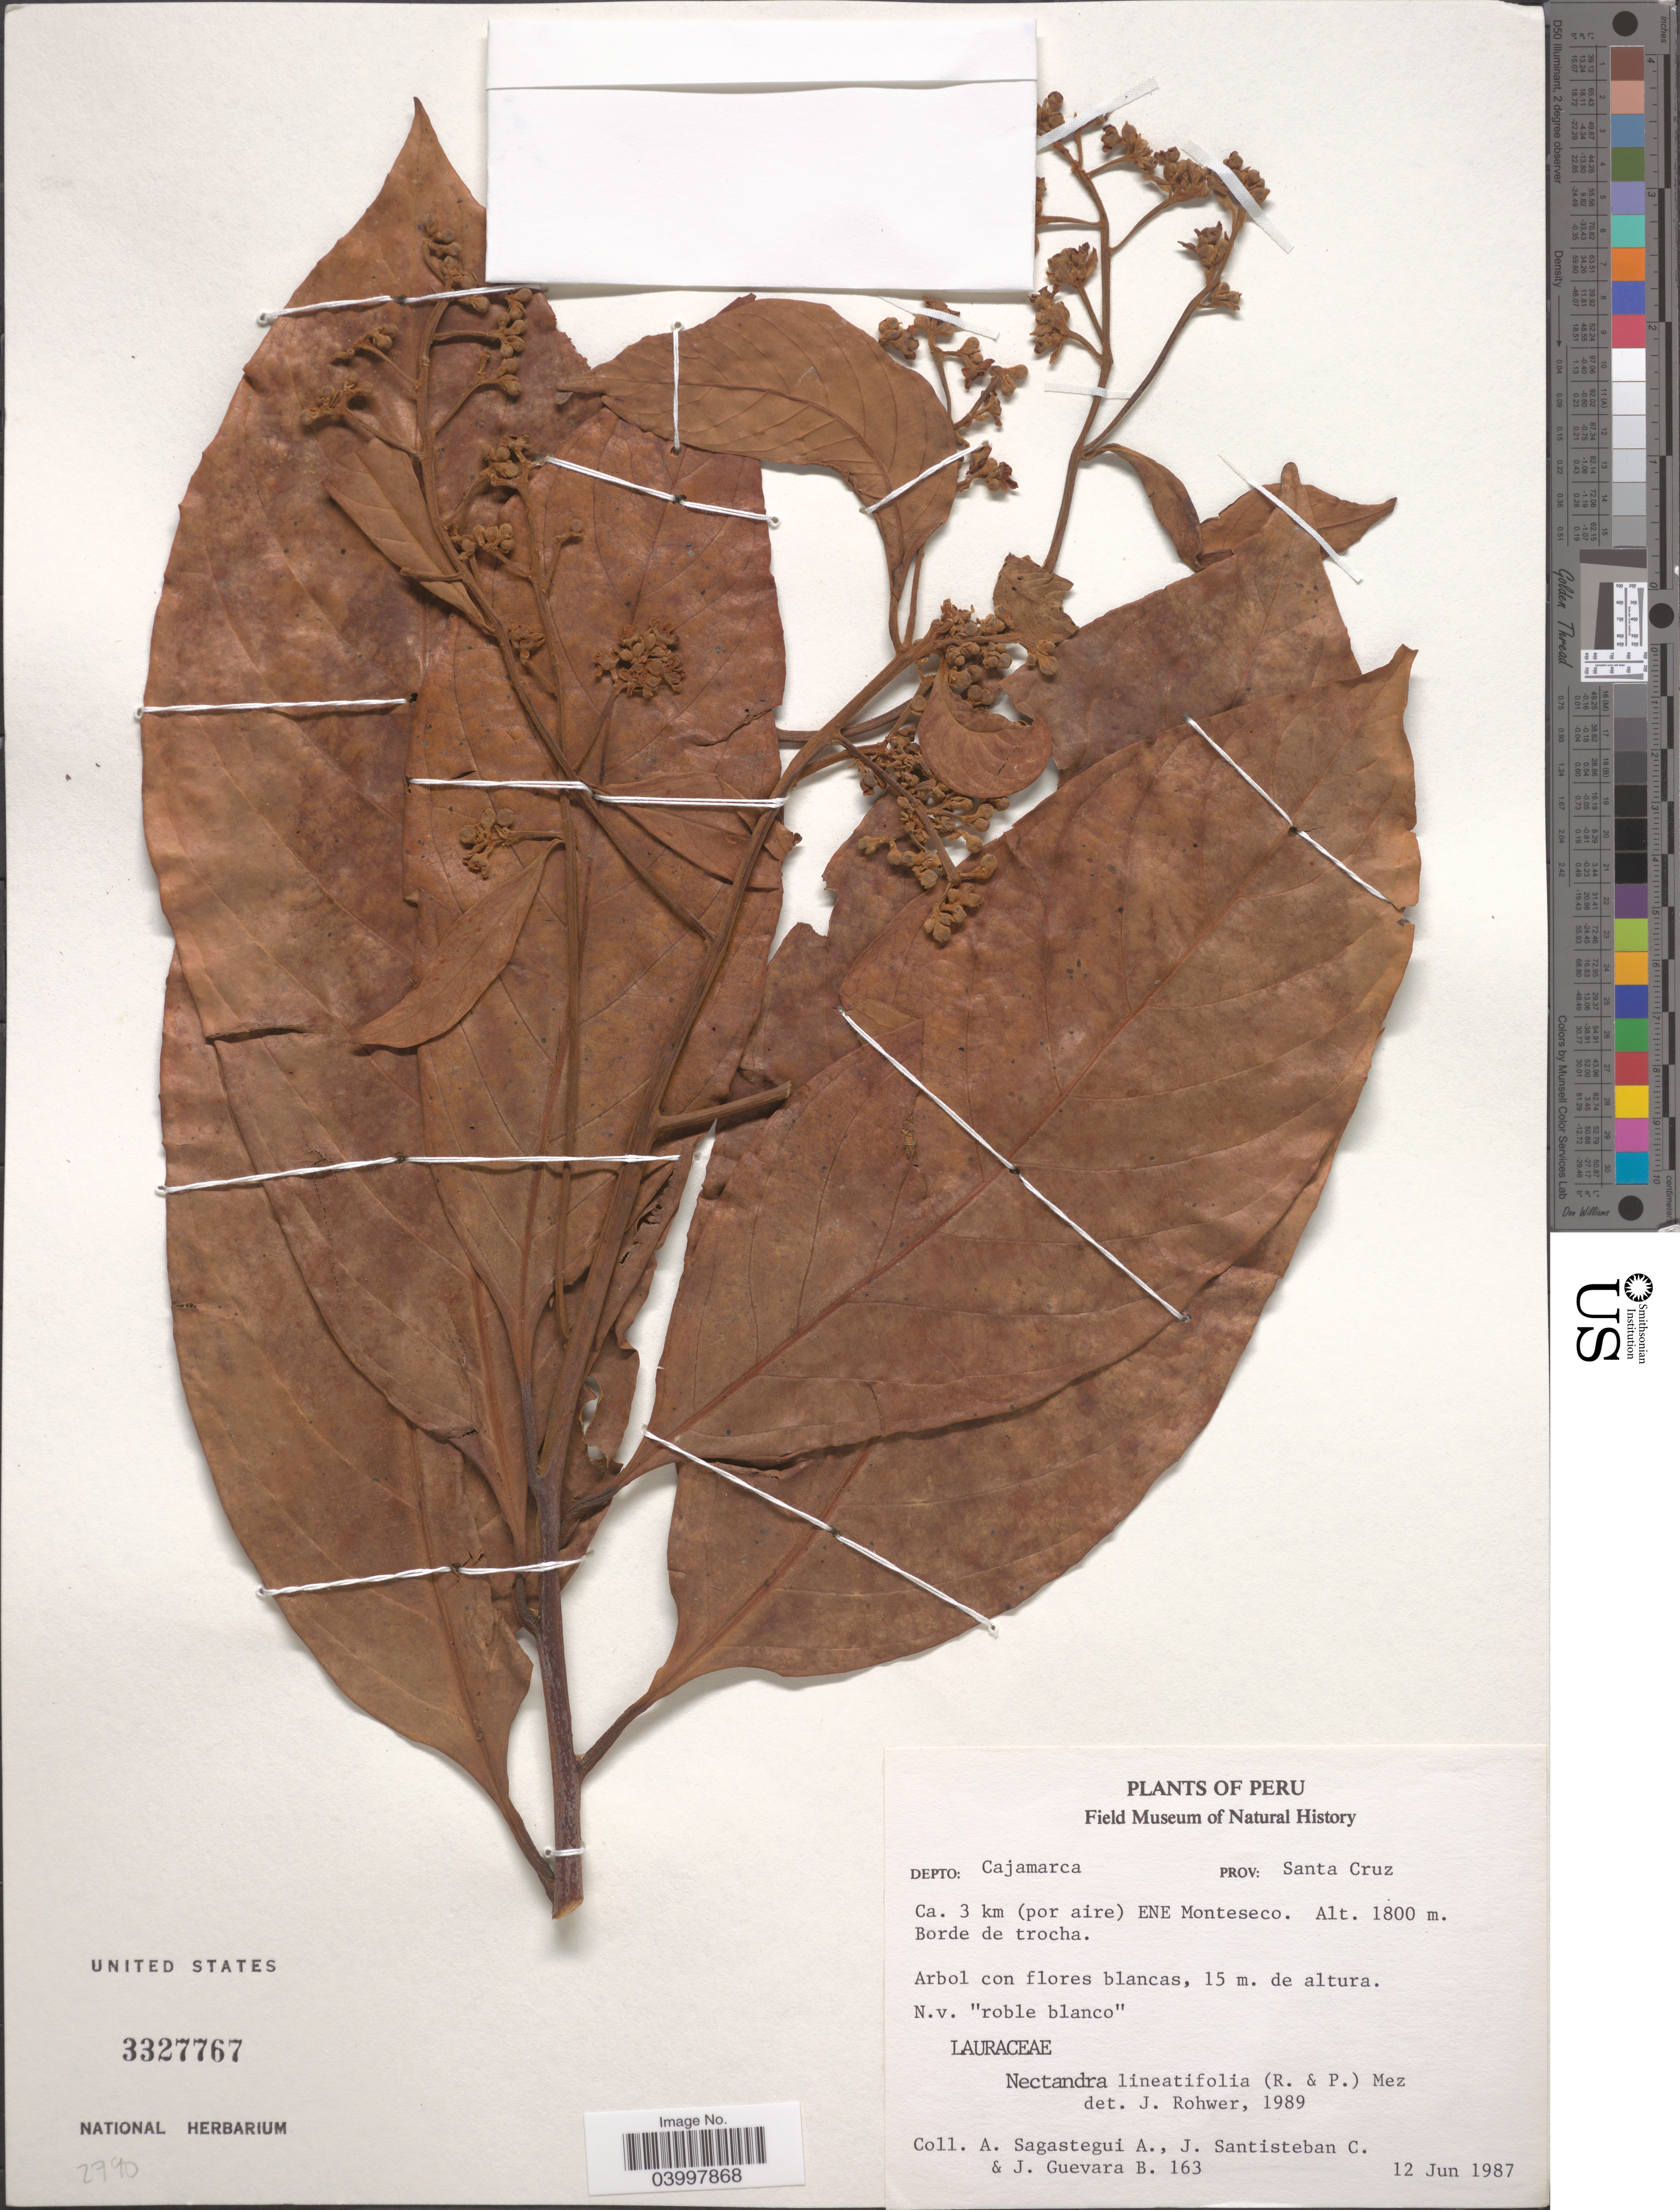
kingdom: Plantae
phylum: Tracheophyta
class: Magnoliopsida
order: Laurales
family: Lauraceae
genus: Nectandra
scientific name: Nectandra lineatifolia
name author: Mez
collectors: A. Sagástegui A., J. Santisteban C. & J. Guevara B.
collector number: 163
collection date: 1987-06-12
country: Peru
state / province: Cajamarca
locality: Depto: Cajamarca. Prov: Santa Cruz. Ca. 3 km (por aire) ENE Monteseco. Borde de trocha.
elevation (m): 1800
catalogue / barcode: US 3327767